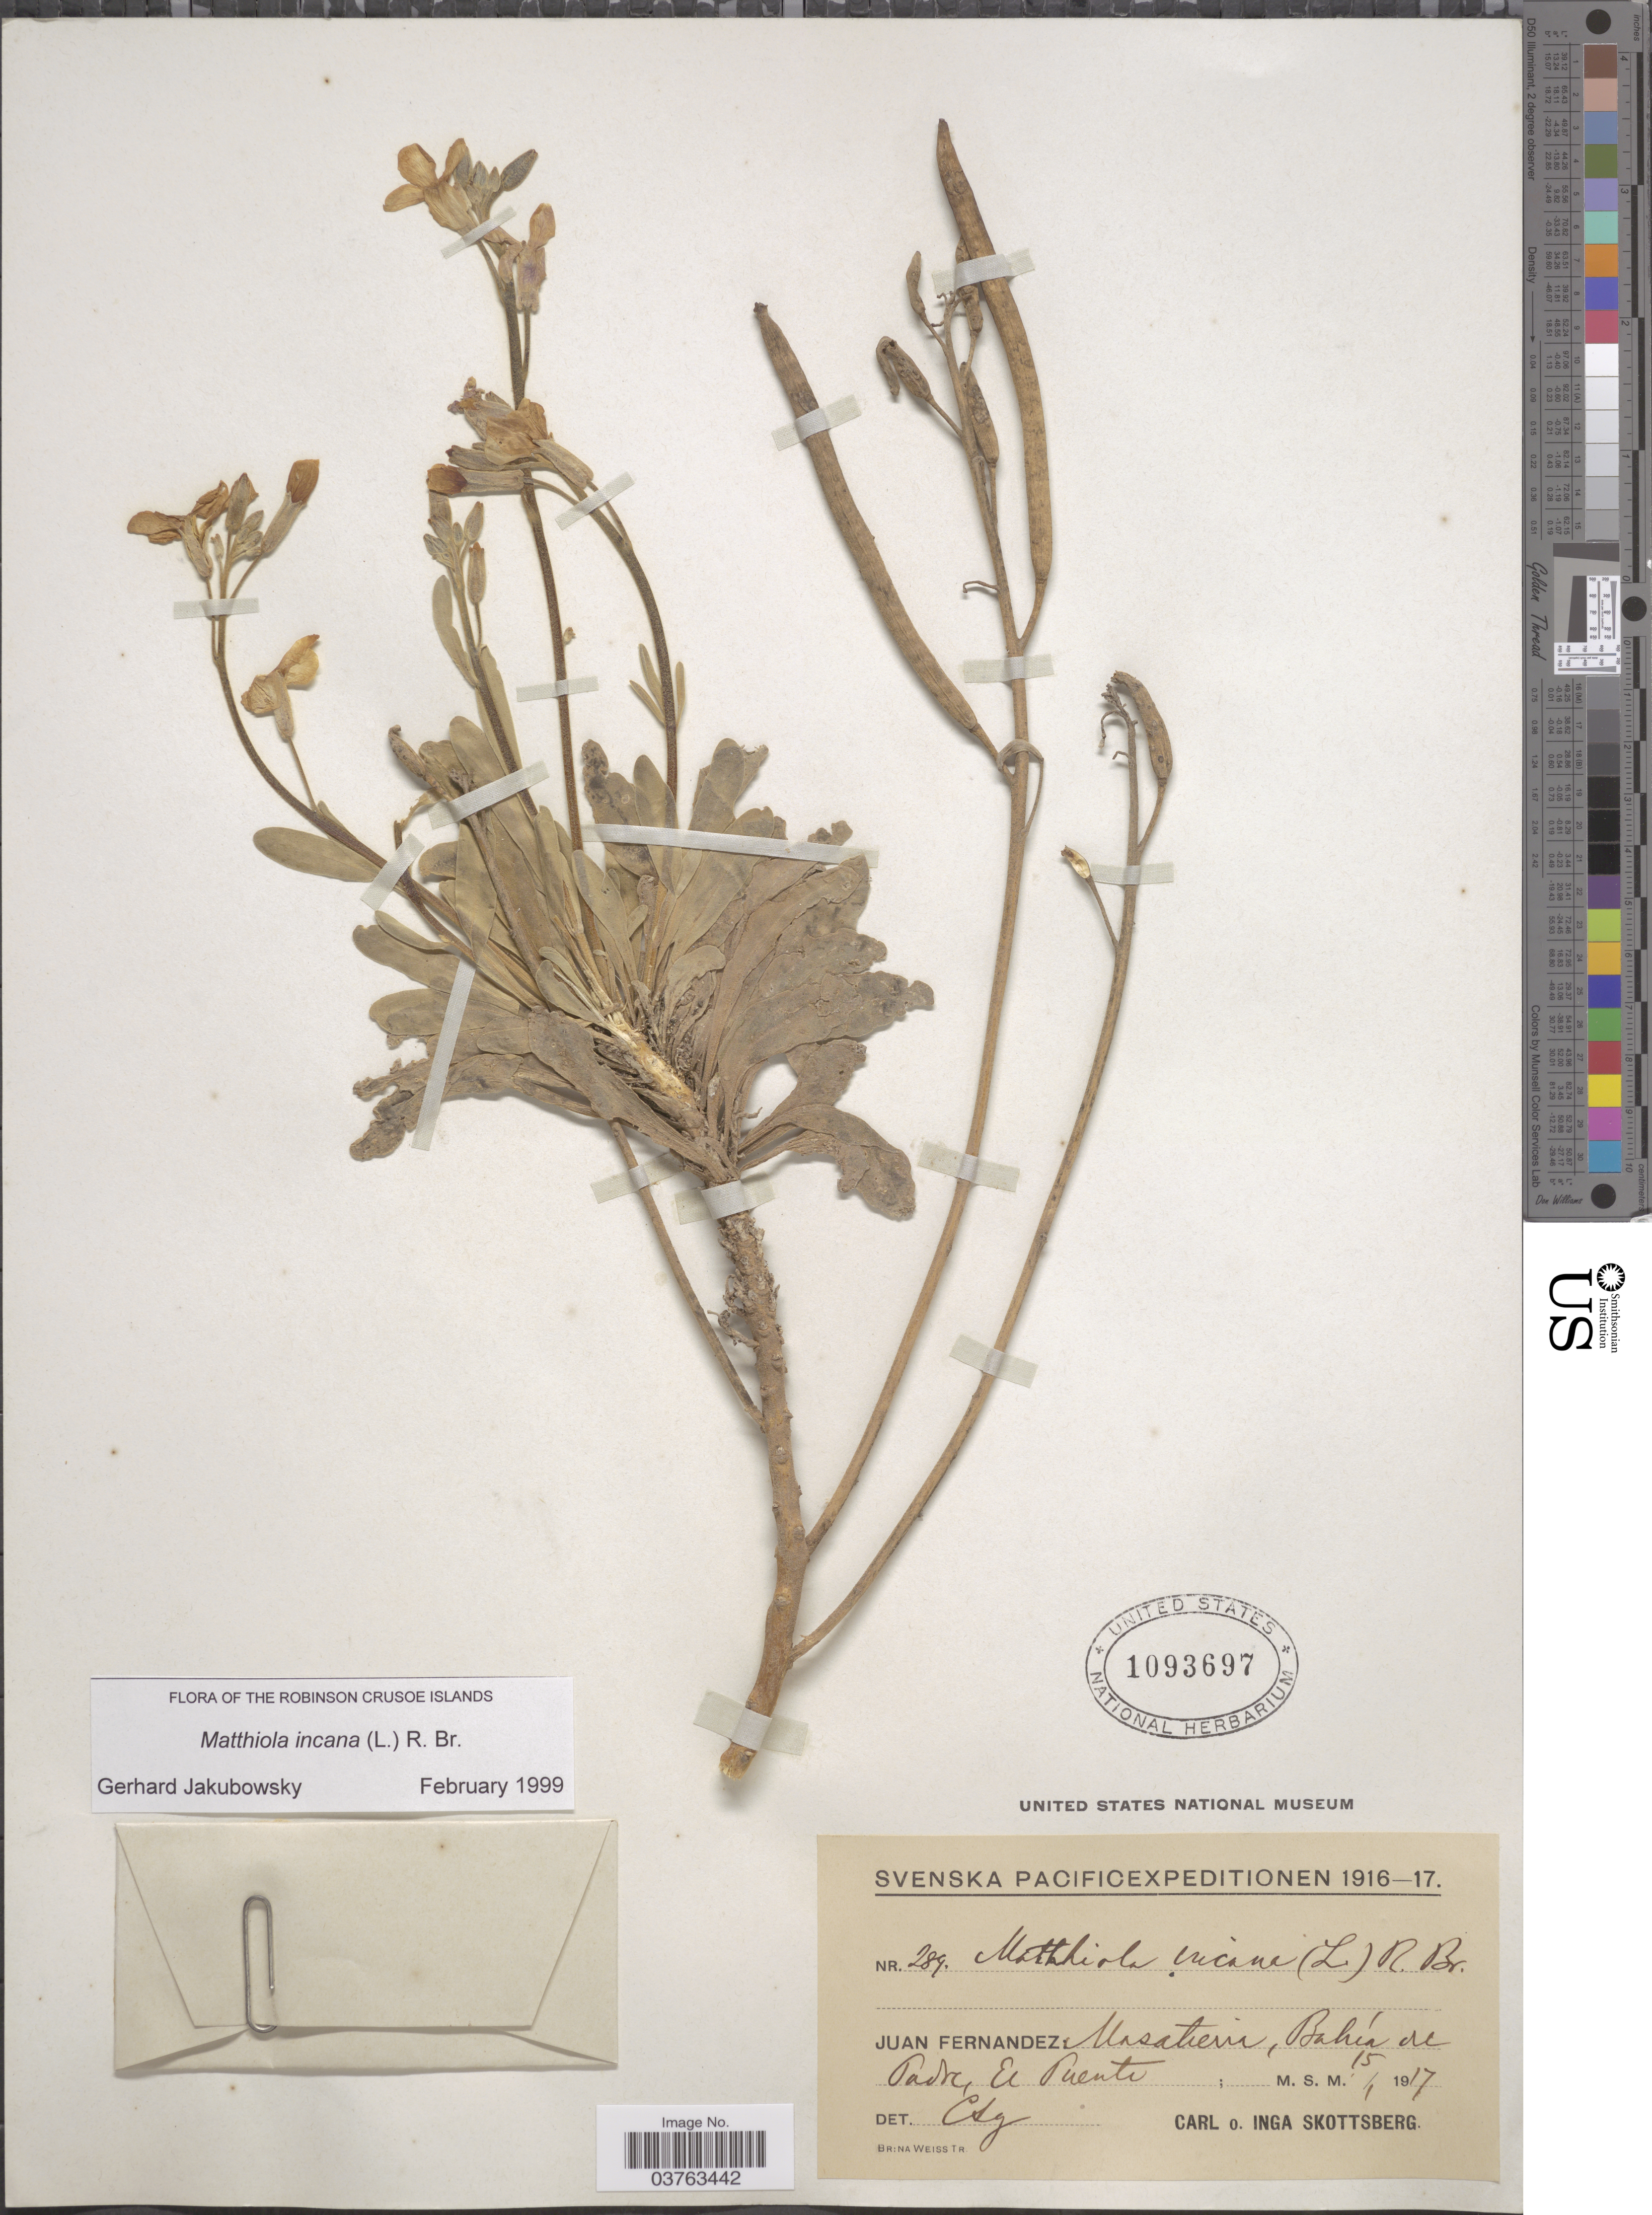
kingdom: Plantae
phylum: Tracheophyta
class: Magnoliopsida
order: Brassicales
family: Brassicaceae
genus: Matthiola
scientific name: Matthiola incana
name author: (L.) W.T. Aiton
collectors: C. Skottsberg & I. Skottsberg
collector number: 289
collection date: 1917-01-15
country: Chile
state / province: Valparaíso (V)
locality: Juan Fernandez: Masatierra, Bahia de Padre, El Puente.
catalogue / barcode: US 1093697